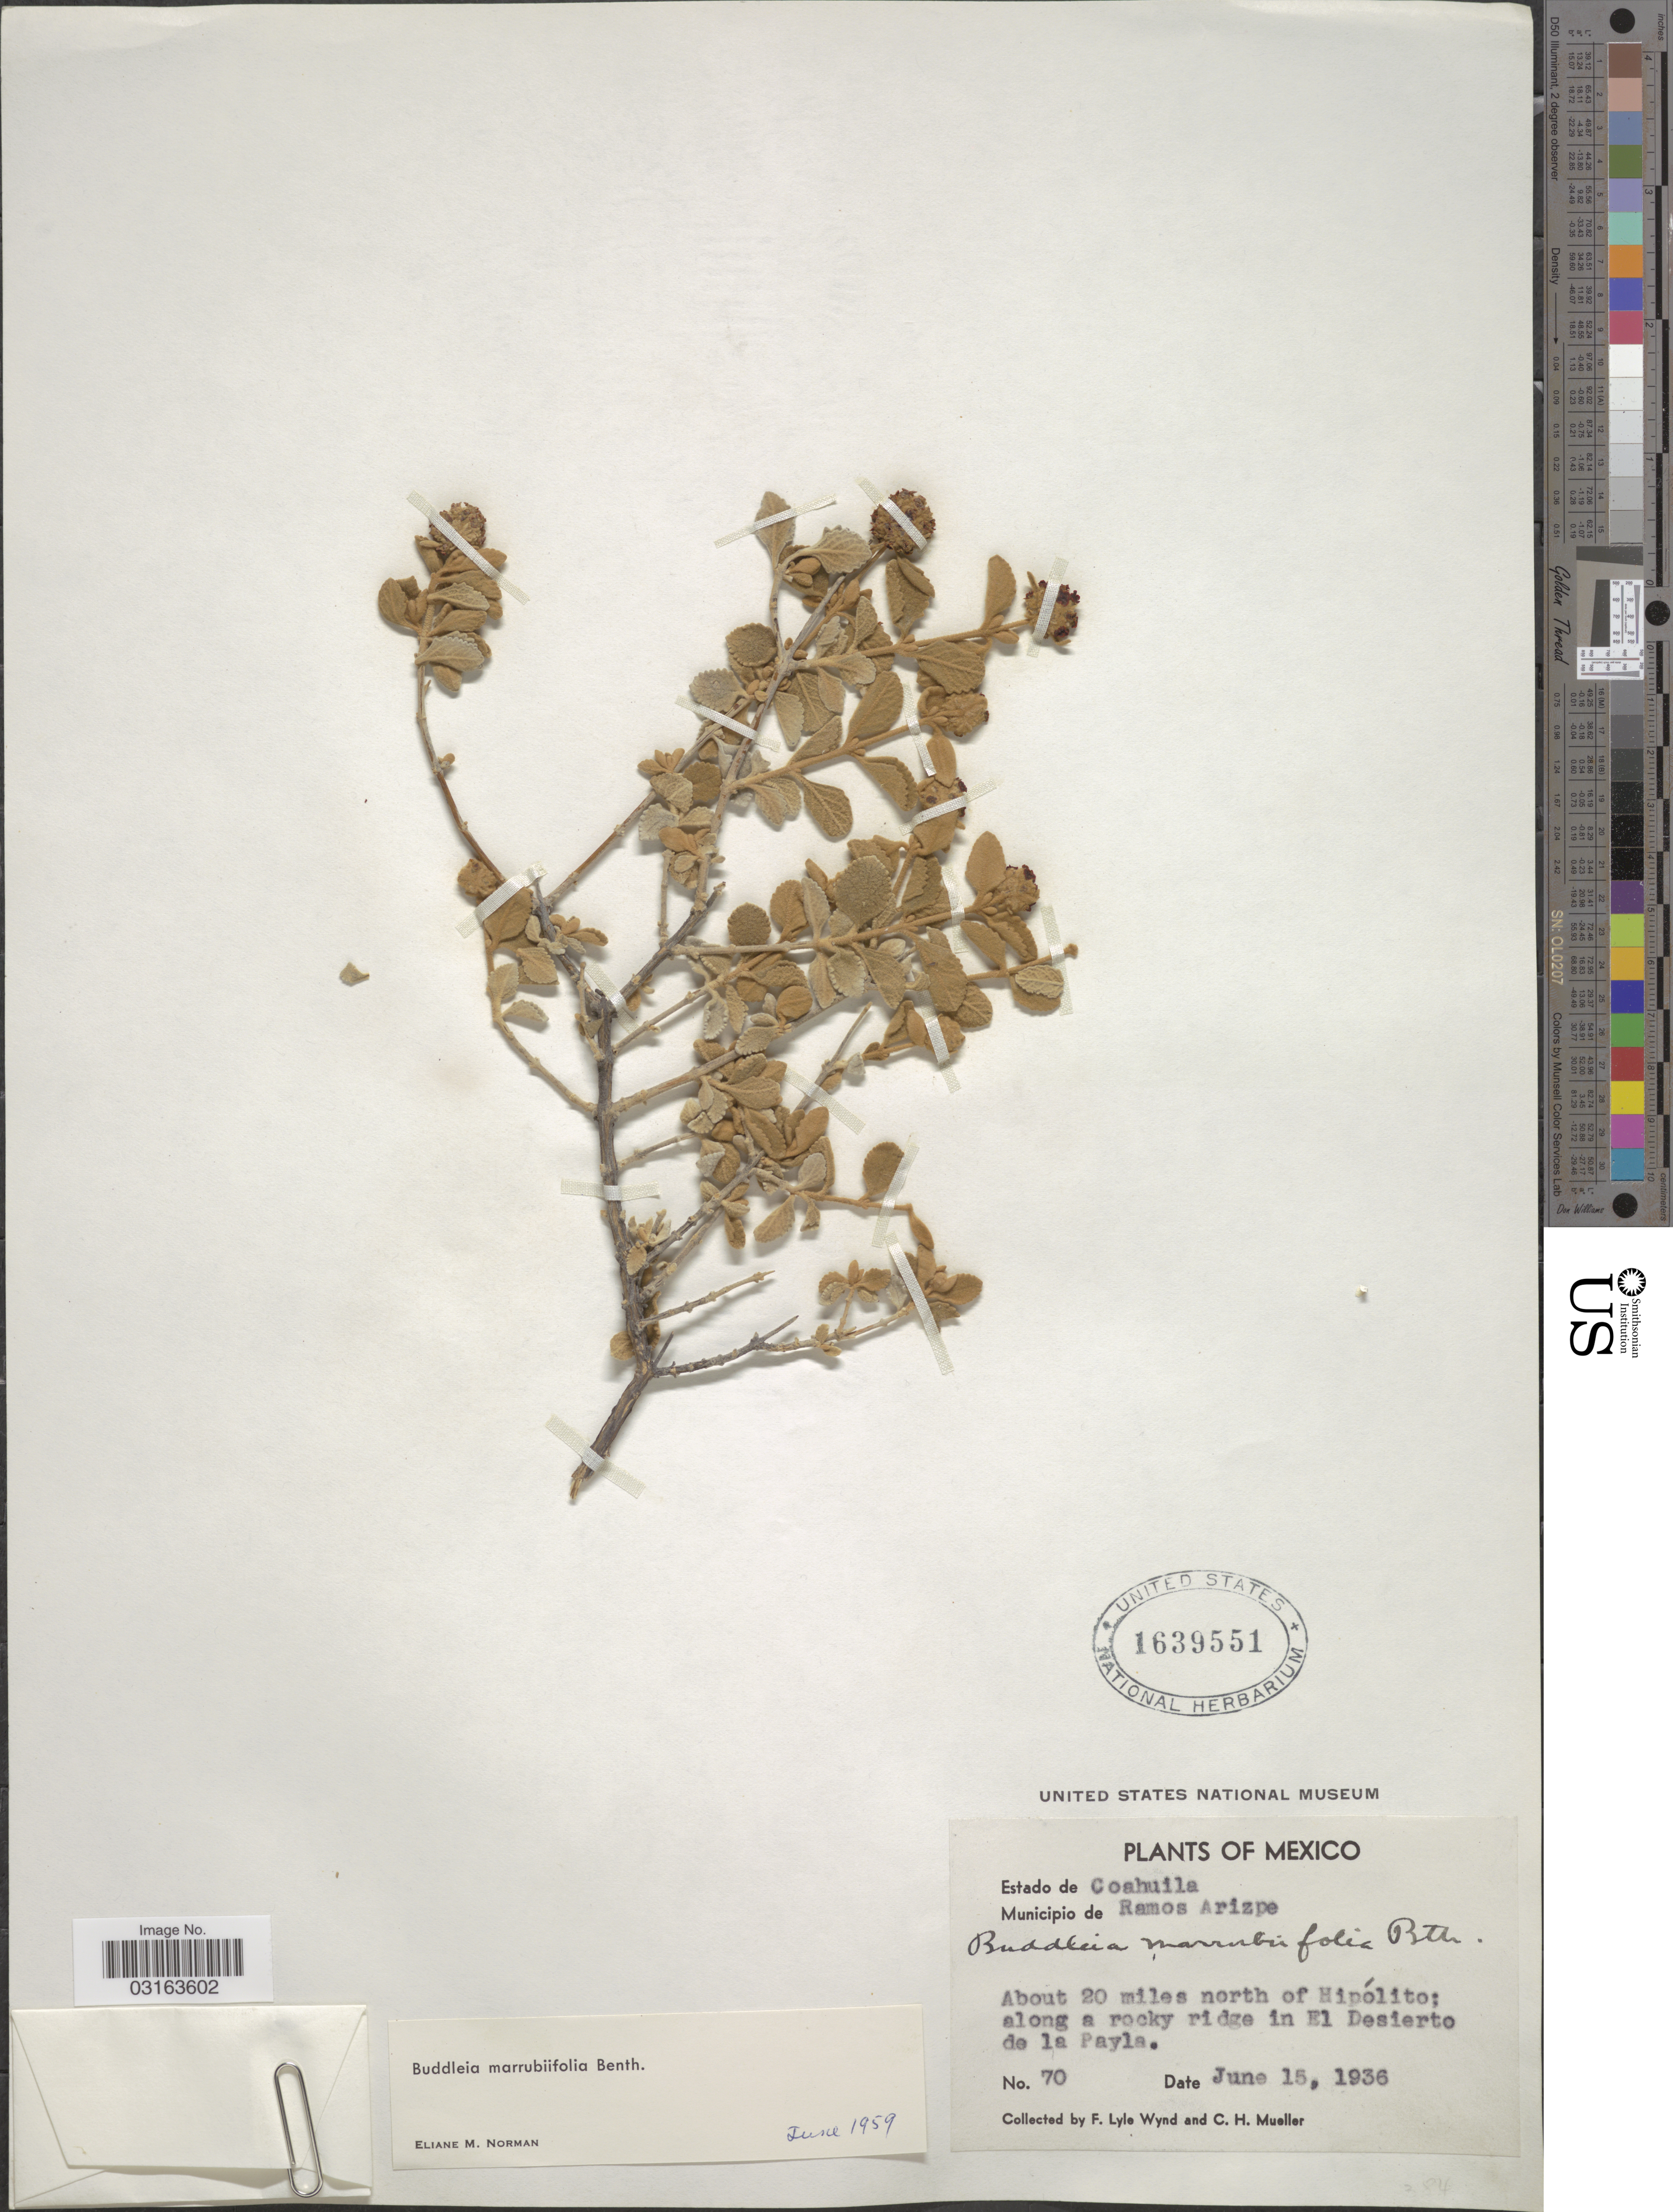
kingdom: Plantae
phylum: Tracheophyta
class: Magnoliopsida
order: Lamiales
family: Scrophulariaceae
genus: Buddleja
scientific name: Buddleja marrubiifolia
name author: Benth.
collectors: F. L. Wynd & C. H. Mueller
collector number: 70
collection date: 1936-06-15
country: Mexico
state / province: Coahuila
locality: Municipio de Ramos Arizpe. About 20 miles north of Hipólito; along a rocky ridge in El Desierto de la Payla.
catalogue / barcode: US 1639551